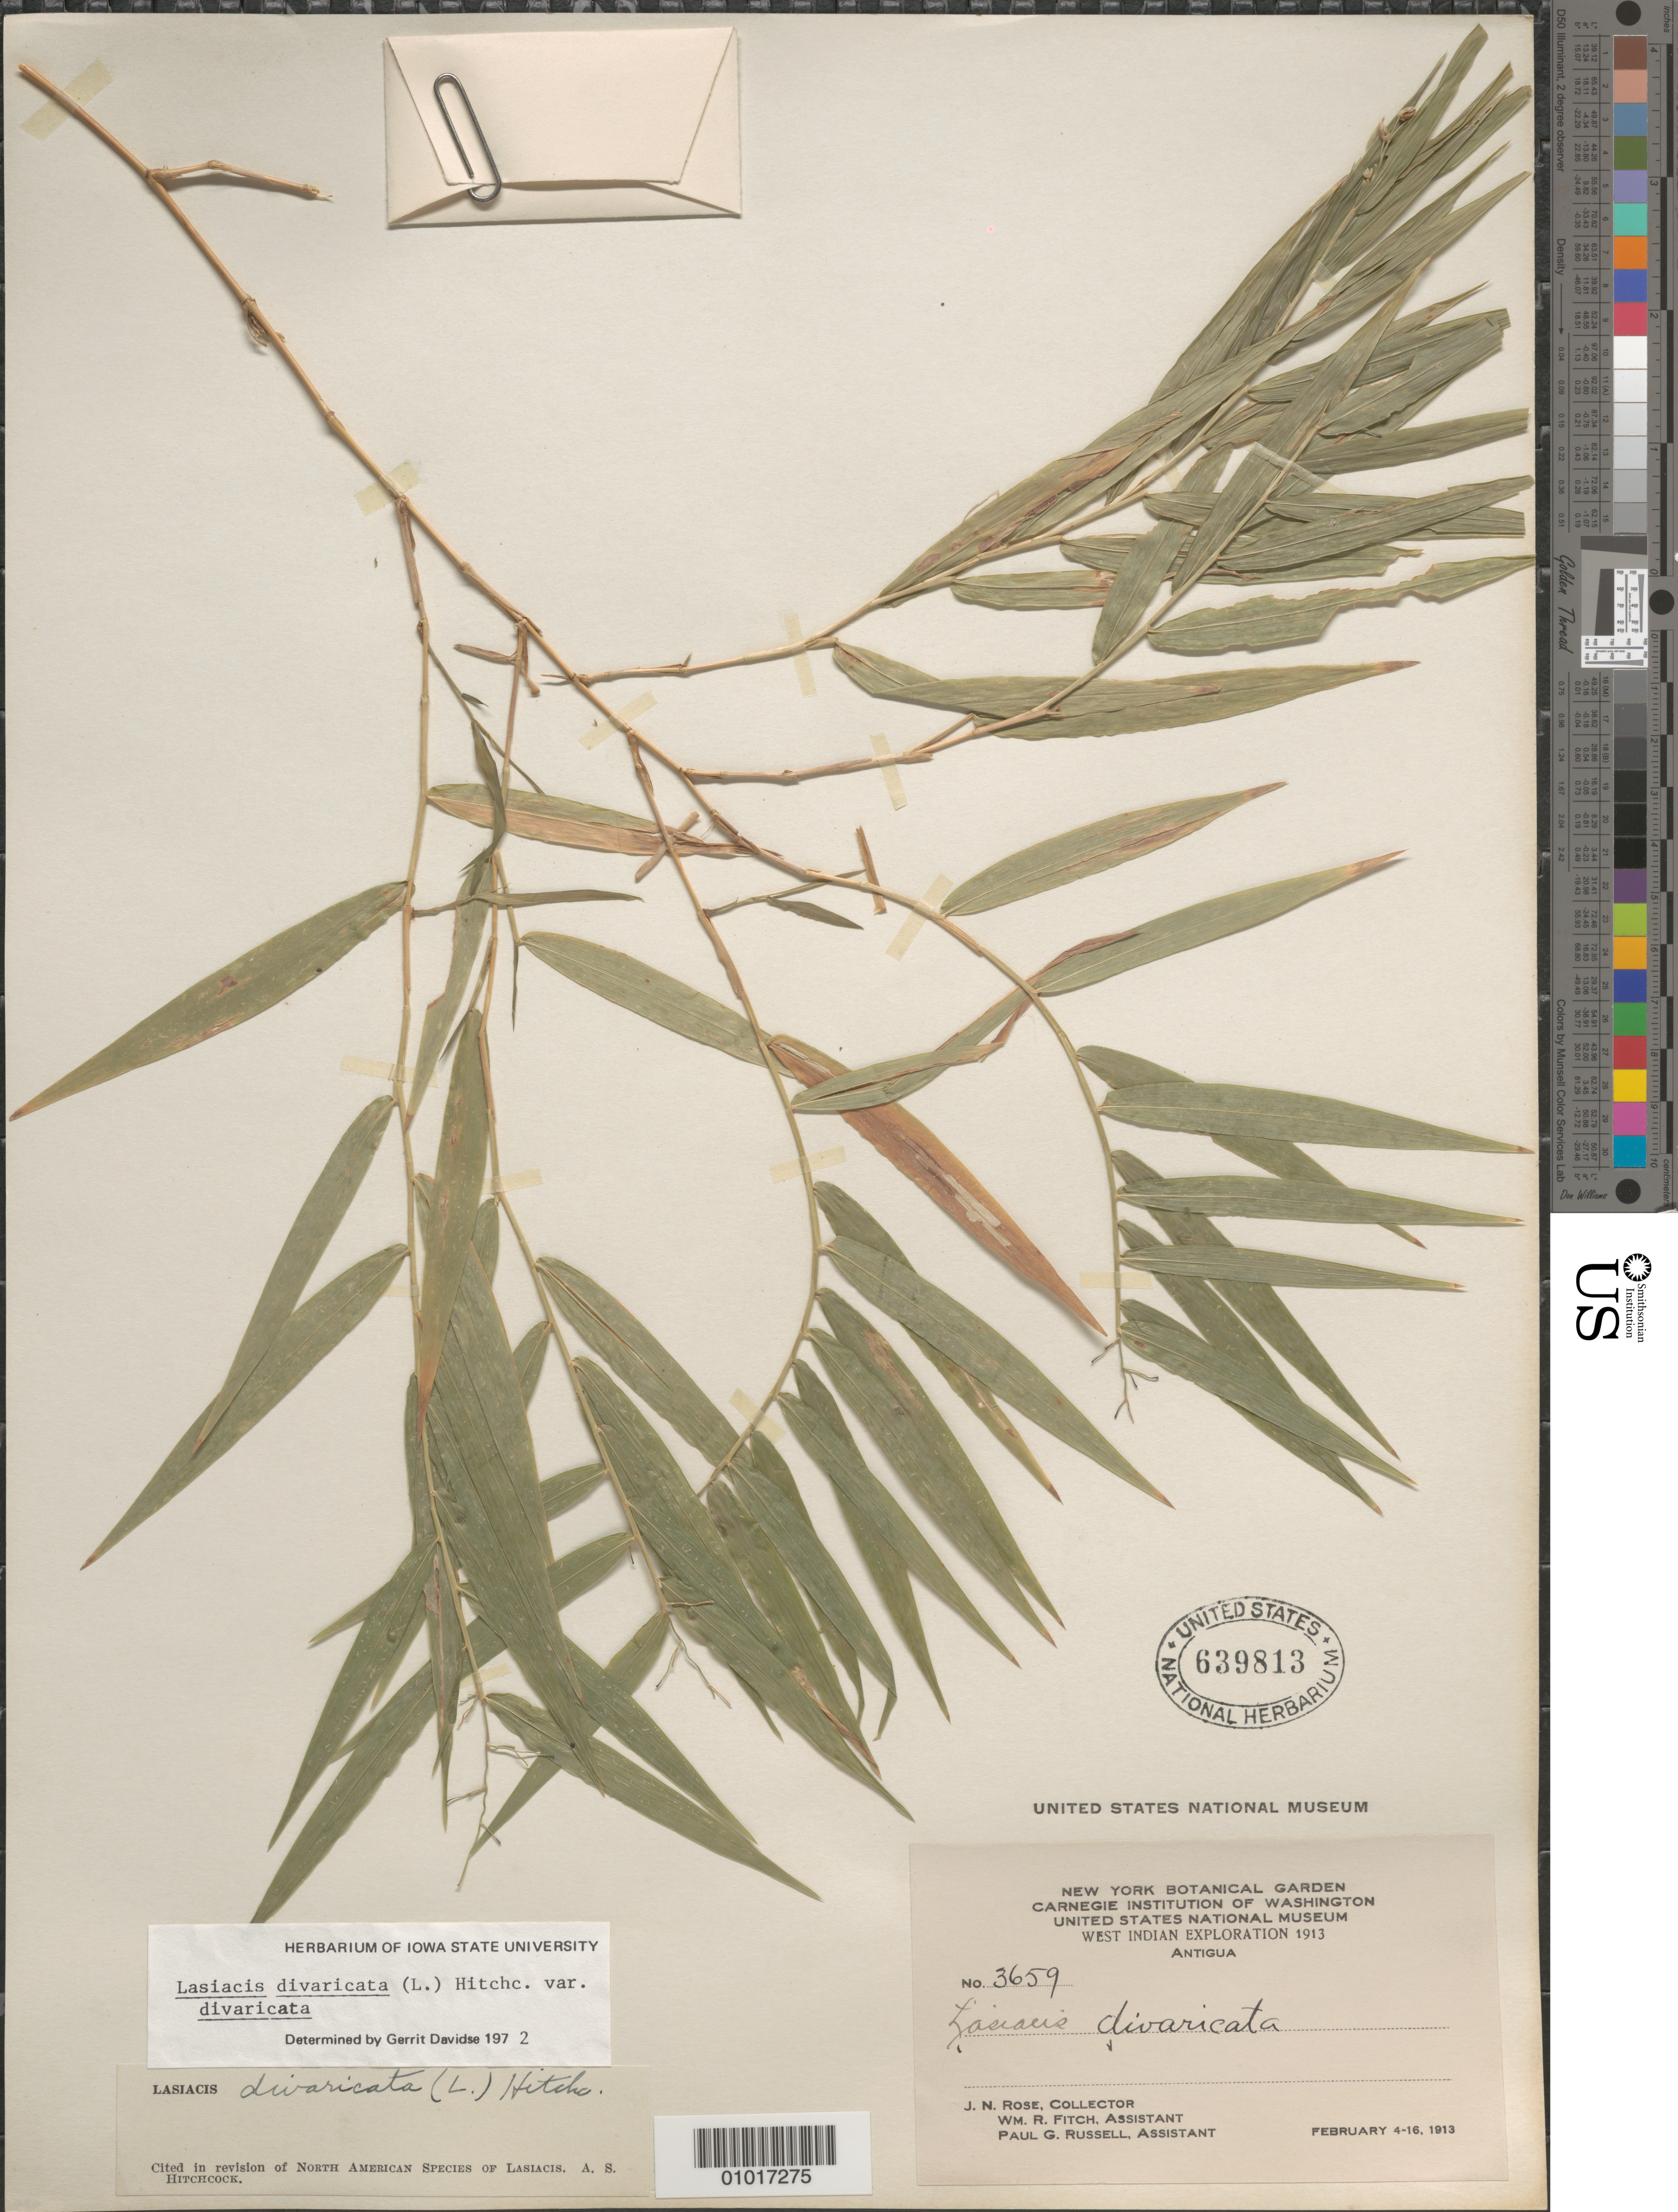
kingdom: Plantae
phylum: Tracheophyta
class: Liliopsida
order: Poales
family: Poaceae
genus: Lasiacis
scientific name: Lasiacis divaricata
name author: (L.) Hitchc.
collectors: J. N. Rose, W. R. Fitch & P. G. Russell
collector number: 3659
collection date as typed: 04 Feb 1913 to 16 Feb 1913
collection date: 1913-02-04/1913-02-16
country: Antigua and Barbuda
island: Antigua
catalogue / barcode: US 639813